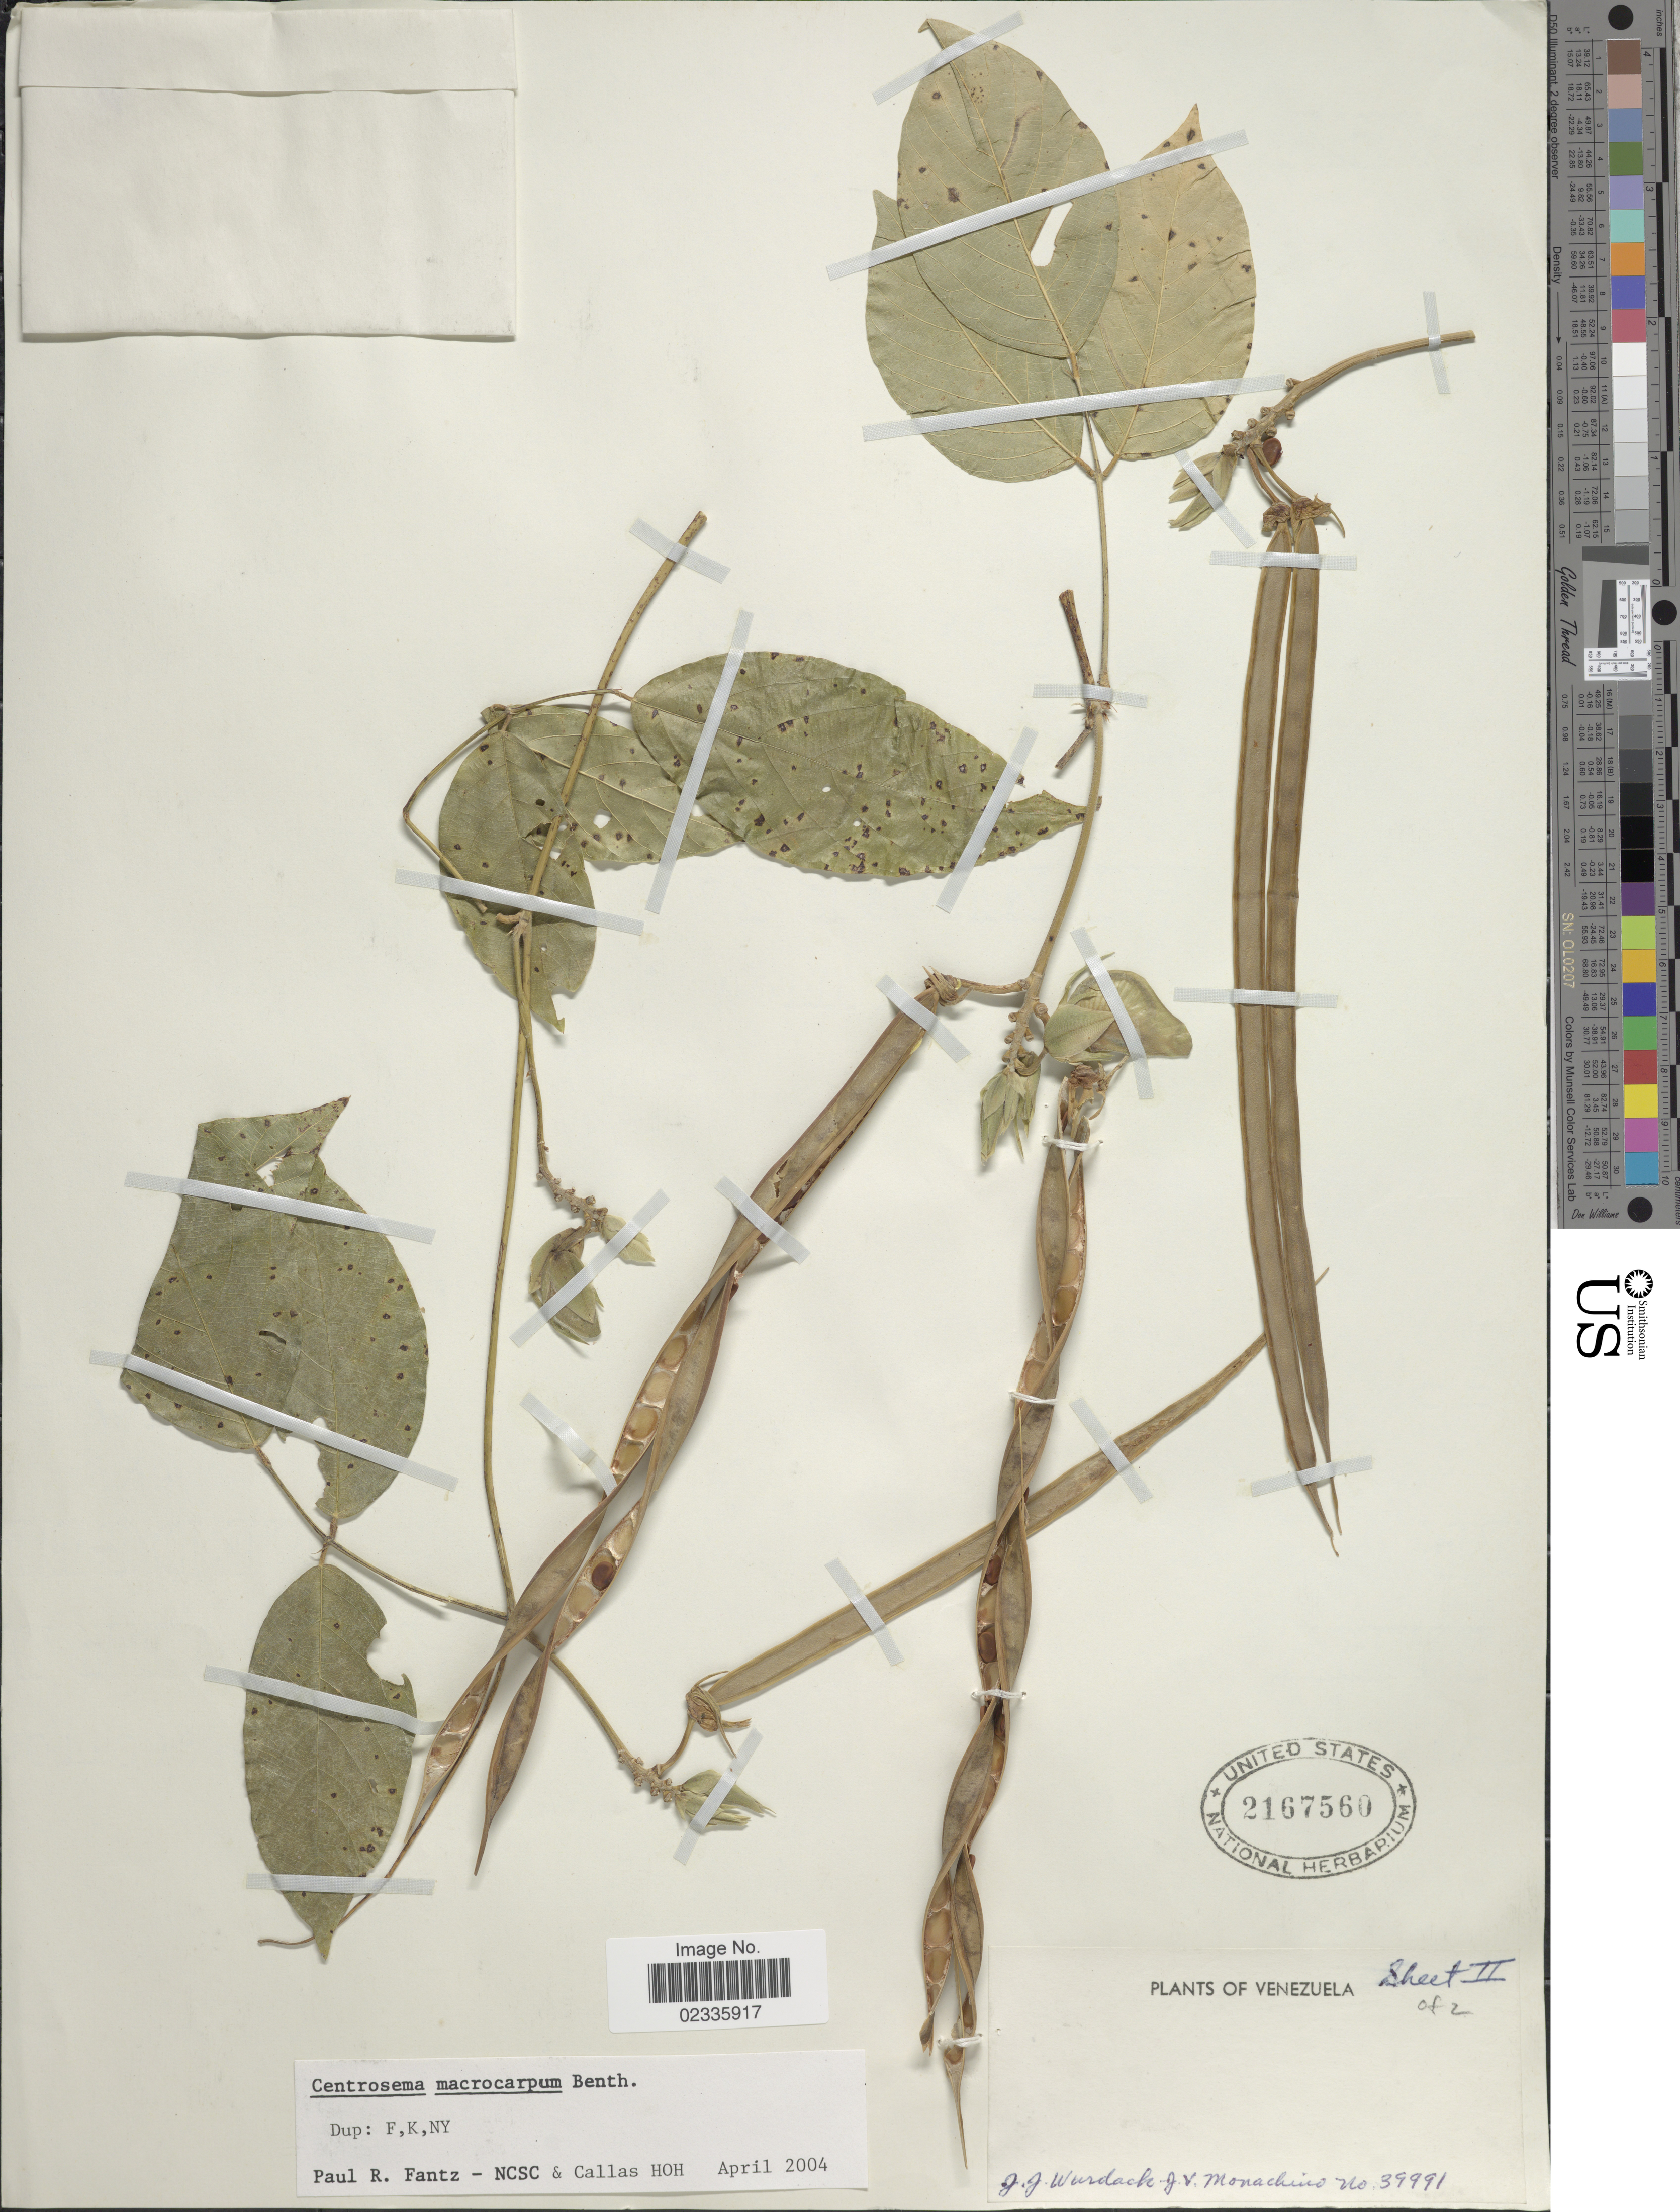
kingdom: Plantae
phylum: Tracheophyta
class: Magnoliopsida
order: Fabales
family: Fabaceae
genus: Centrosema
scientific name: Centrosema macrocarpum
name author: Benth.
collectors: J. J. Wurdack & J. V. Monachino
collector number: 39991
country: Venezuela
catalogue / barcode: US 2167560